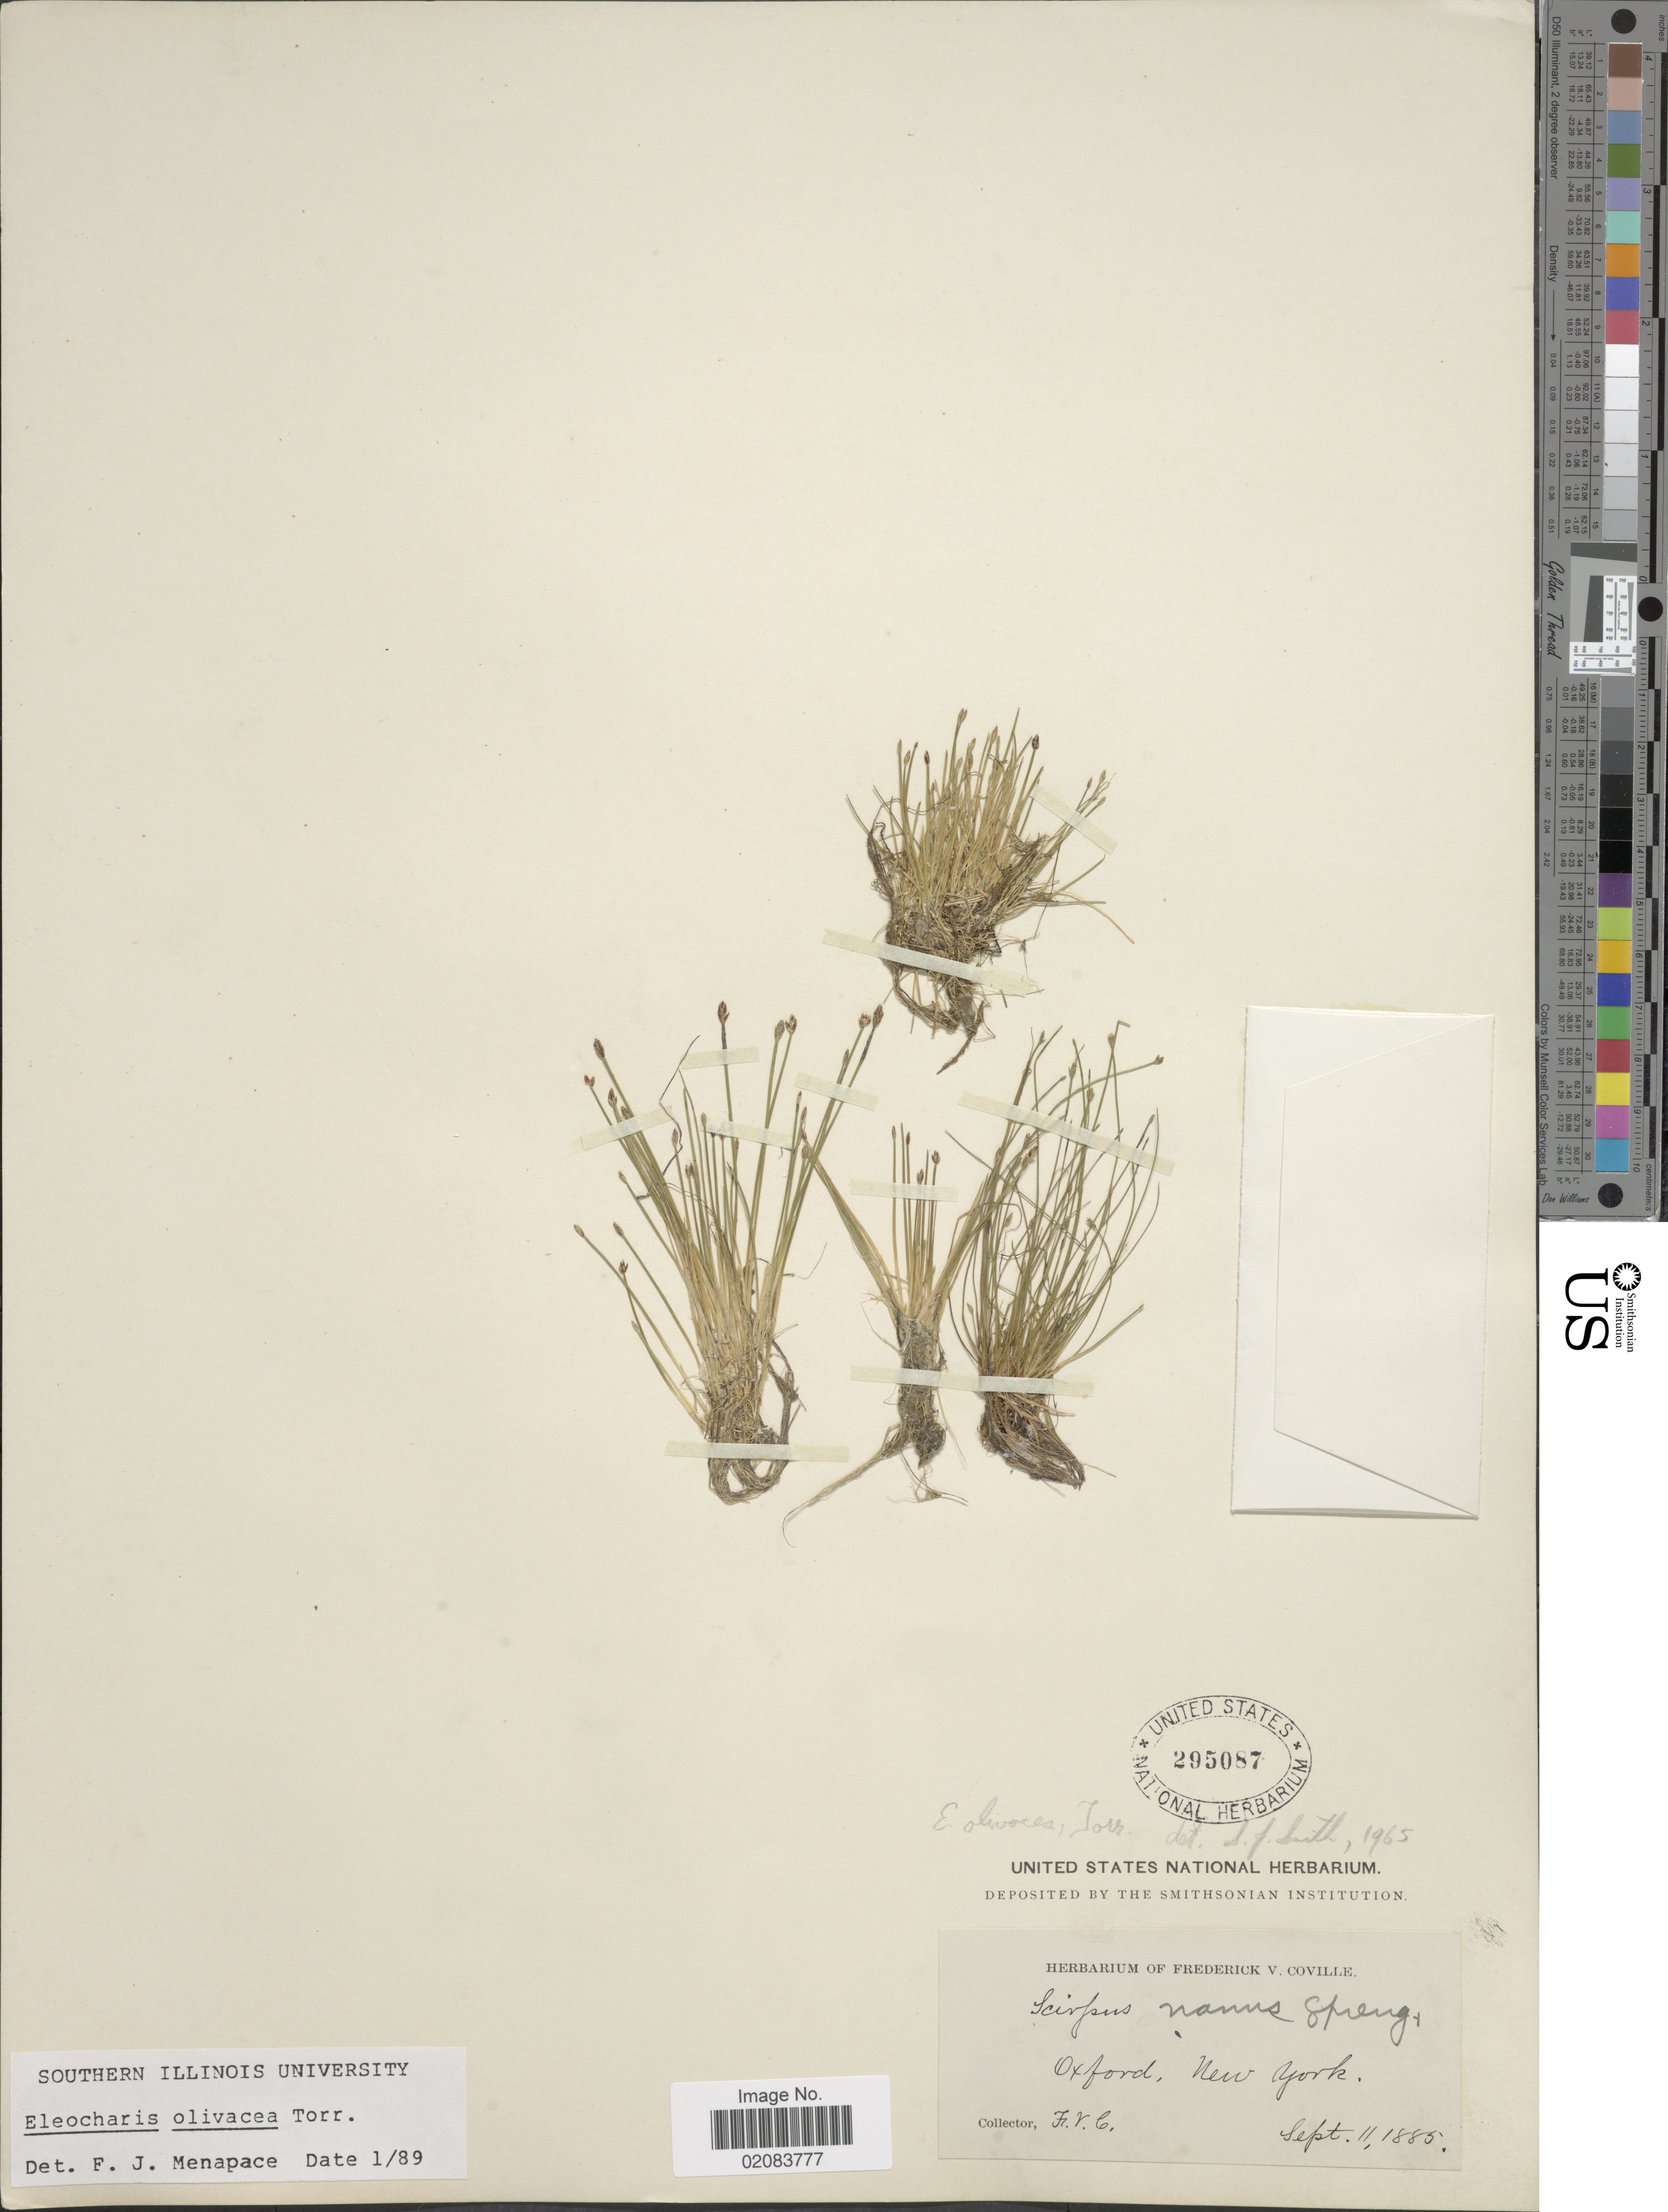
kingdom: Plantae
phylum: Tracheophyta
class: Liliopsida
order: Poales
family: Cyperaceae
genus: Eleocharis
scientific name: Eleocharis olivacea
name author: Torr.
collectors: F. V. Coville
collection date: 1885-09-11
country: United States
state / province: New York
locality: Oxford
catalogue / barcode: US 295087